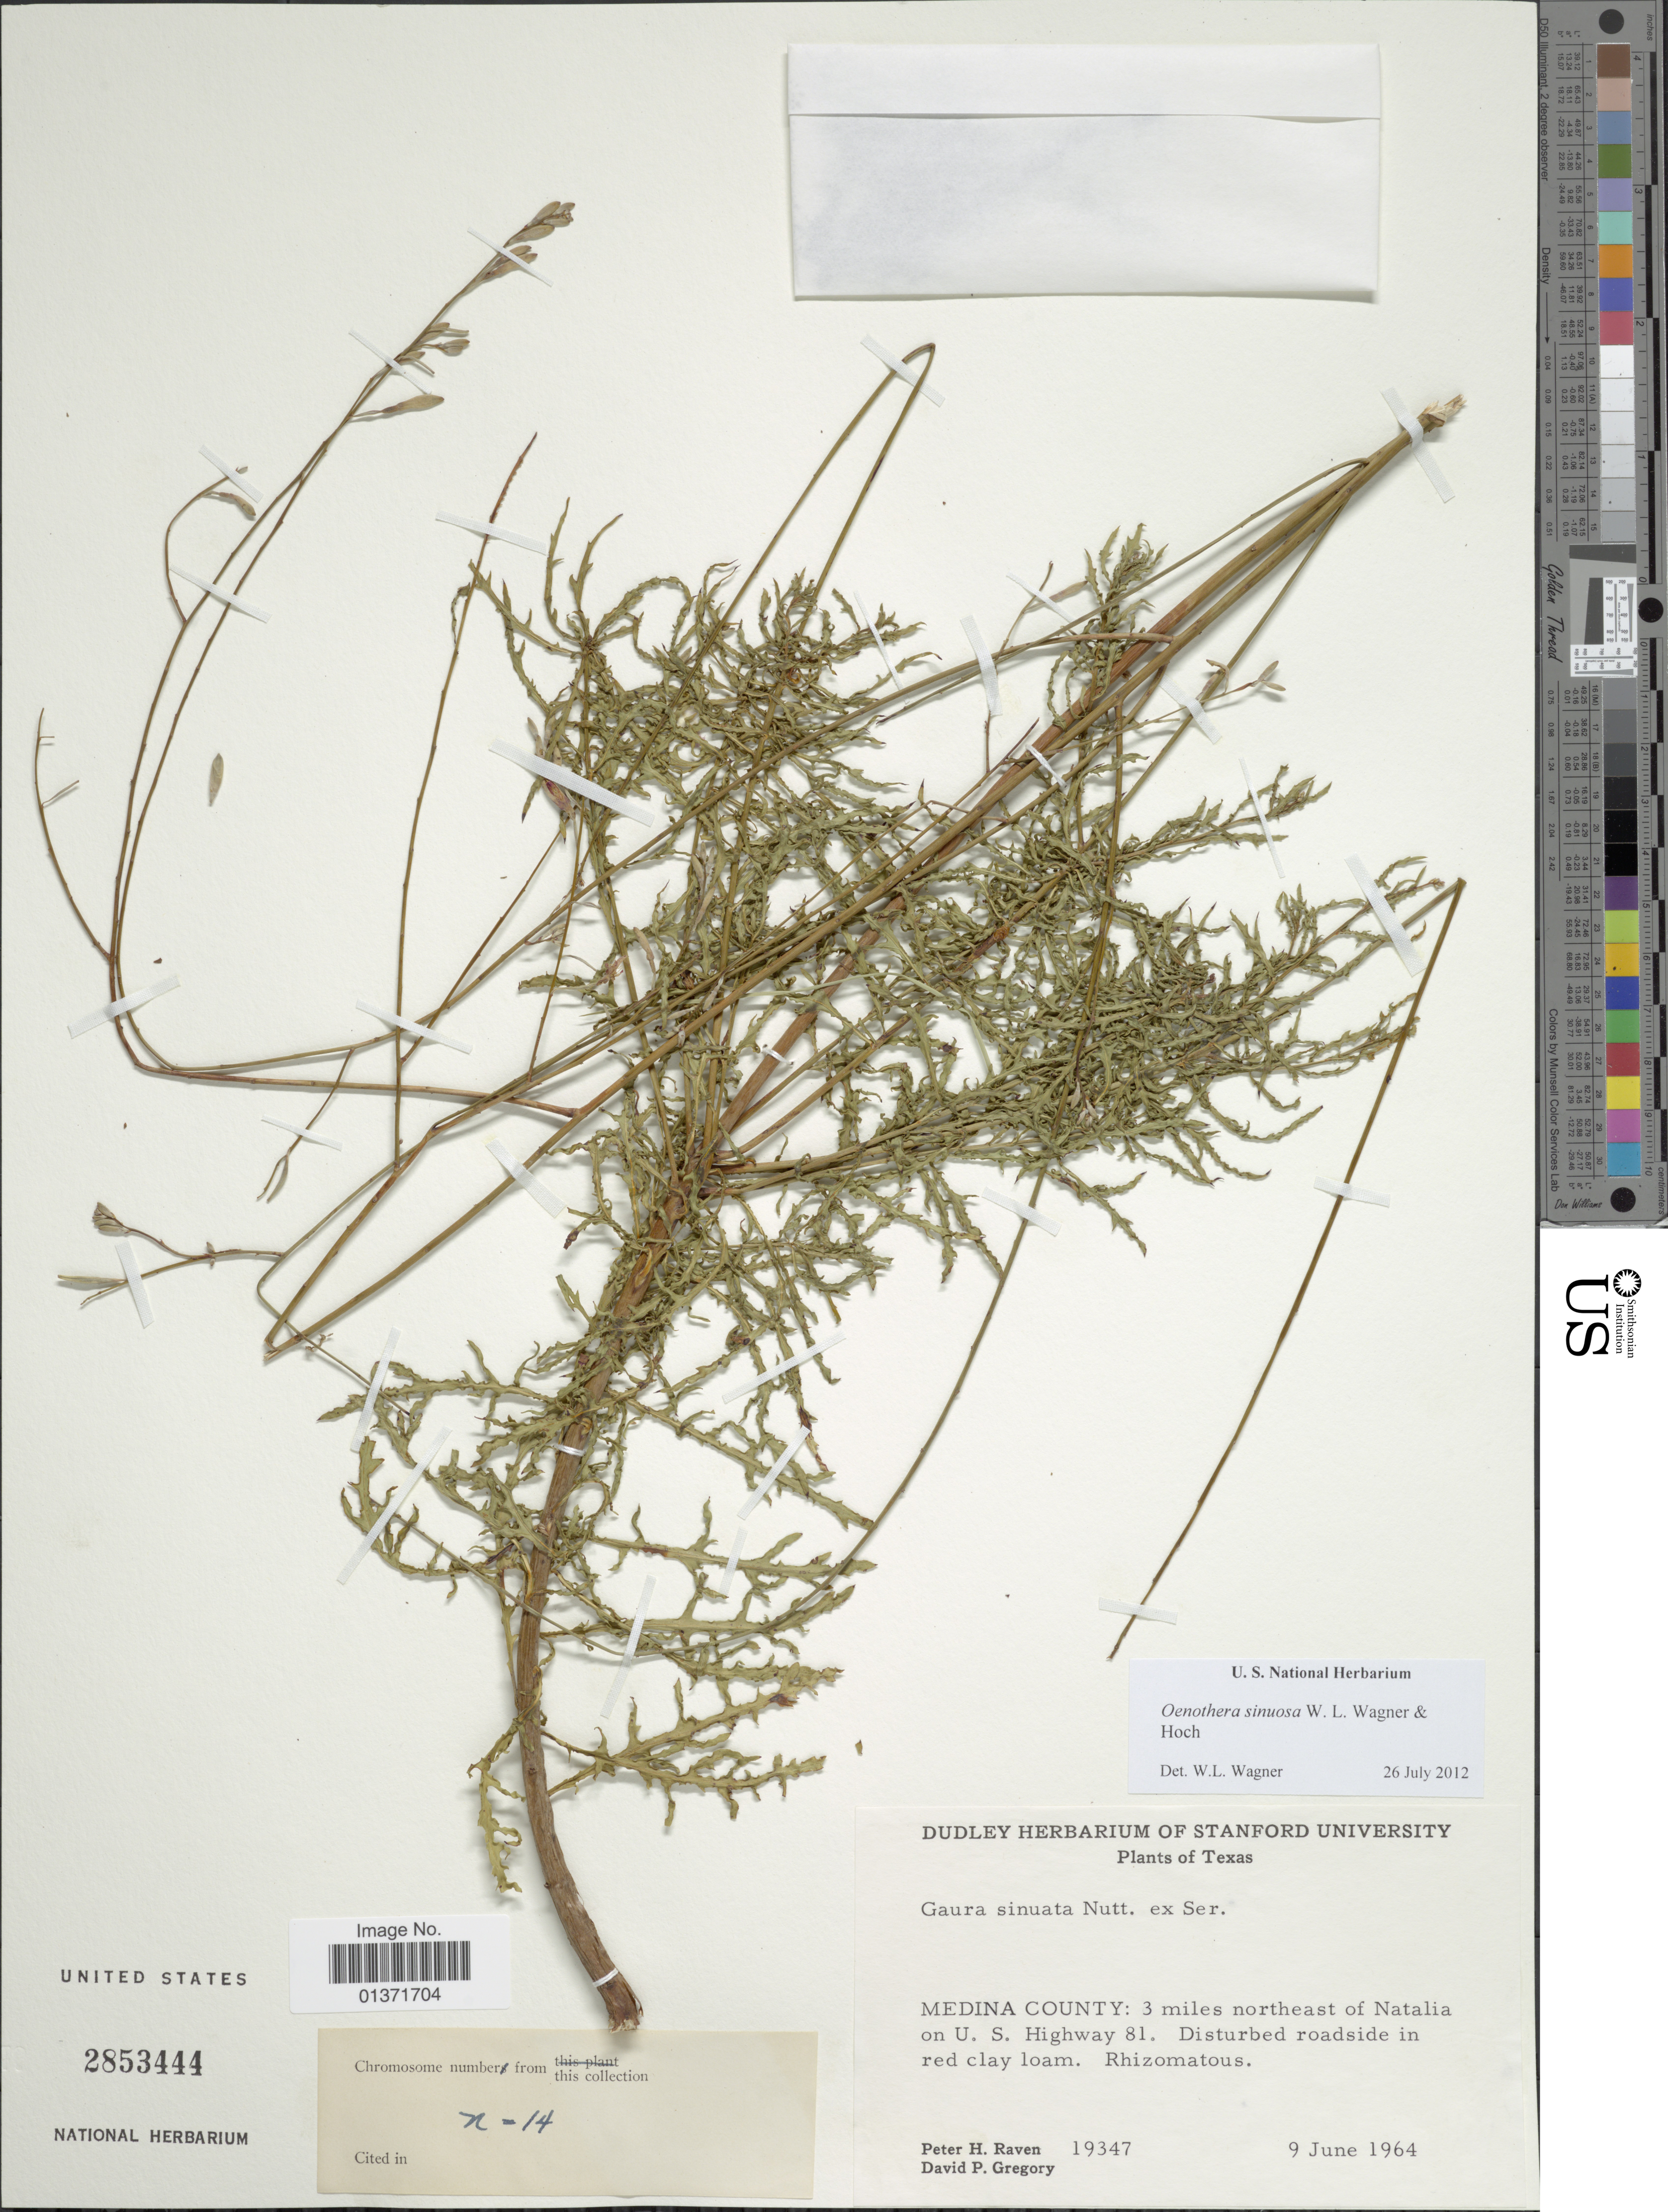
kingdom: Plantae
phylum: Tracheophyta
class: Magnoliopsida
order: Myrtales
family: Onagraceae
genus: Oenothera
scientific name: Oenothera sinuosa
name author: Nutt. ex Ser.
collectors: P. Raven & D. Gregory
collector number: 19347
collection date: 1964-06-09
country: United States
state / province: Texas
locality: Medina County: 3 miles northeast of Natalia on U.S. Highway 81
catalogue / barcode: US 2853444